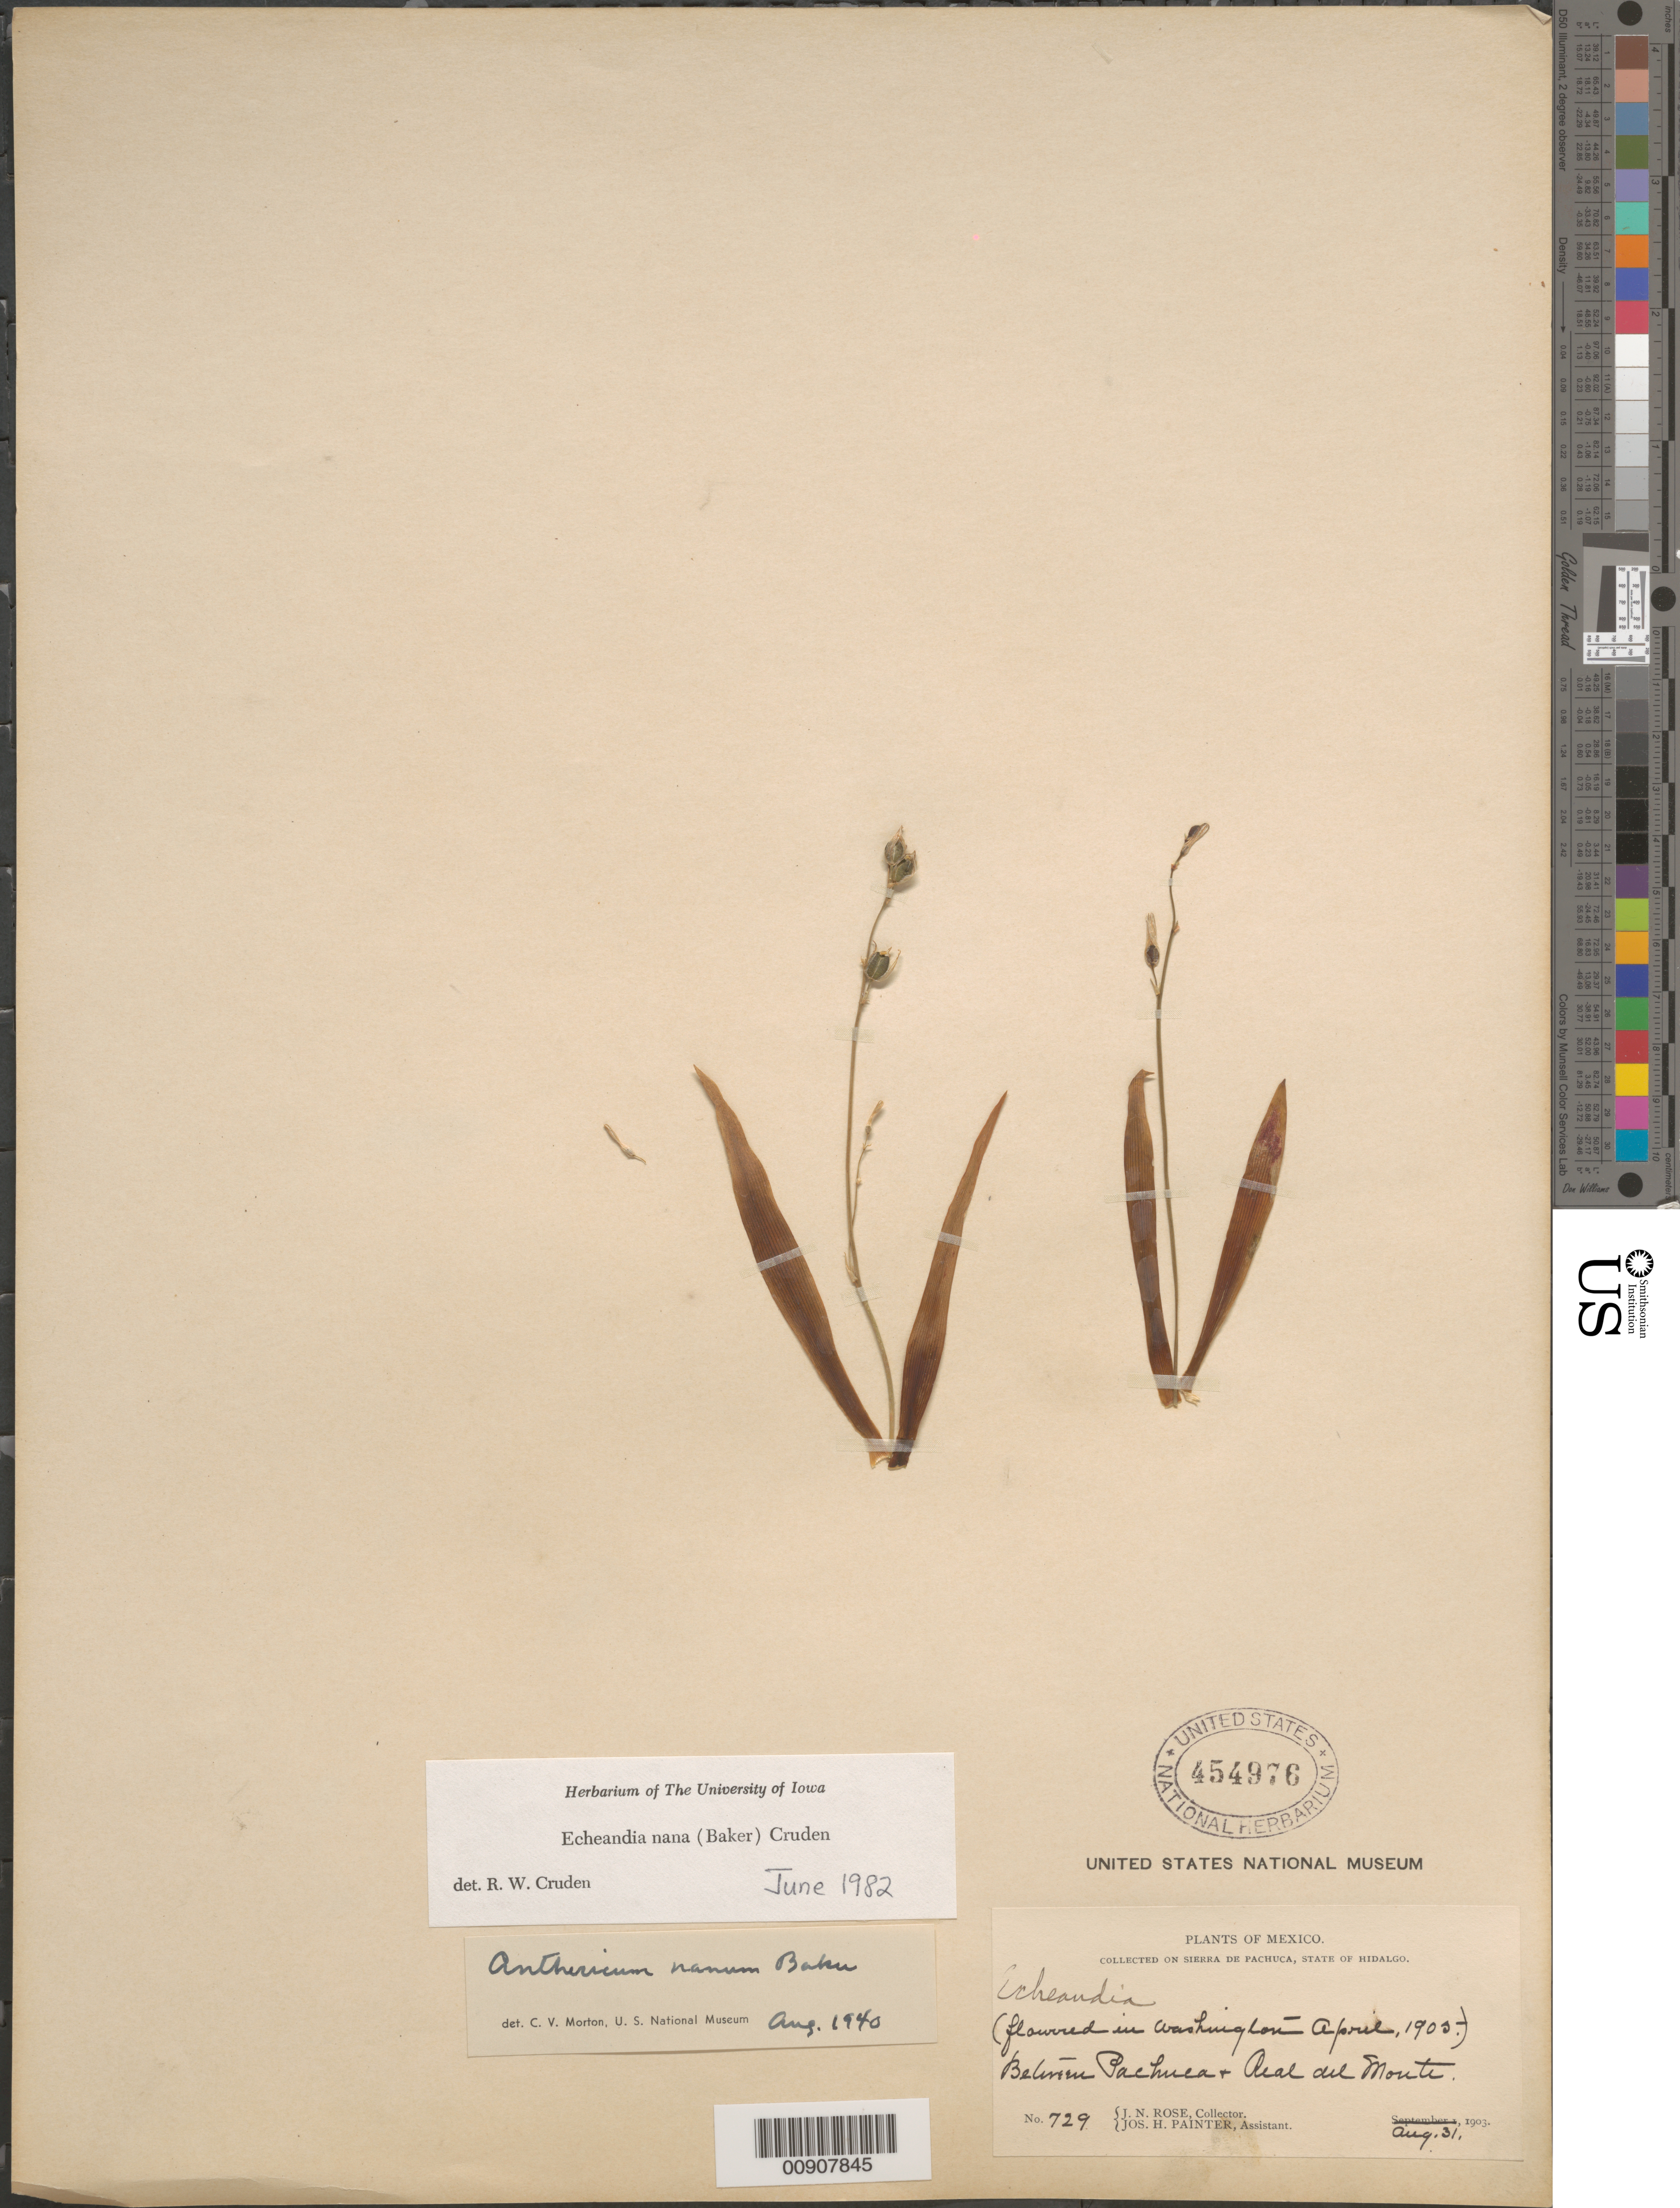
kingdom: Plantae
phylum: Tracheophyta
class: Liliopsida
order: Asparagales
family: Asparagaceae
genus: Echeandia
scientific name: Echeandia nana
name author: (Baker) Cruden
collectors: J. N. Rose & J. H. Painter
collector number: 729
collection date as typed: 31 Aug 1903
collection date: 1903-08-31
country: Mexico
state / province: Hidalgo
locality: Between Pachuca & Real del Monte. On Sierra de Pachuca, State of Hidalgo.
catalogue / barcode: US 454976